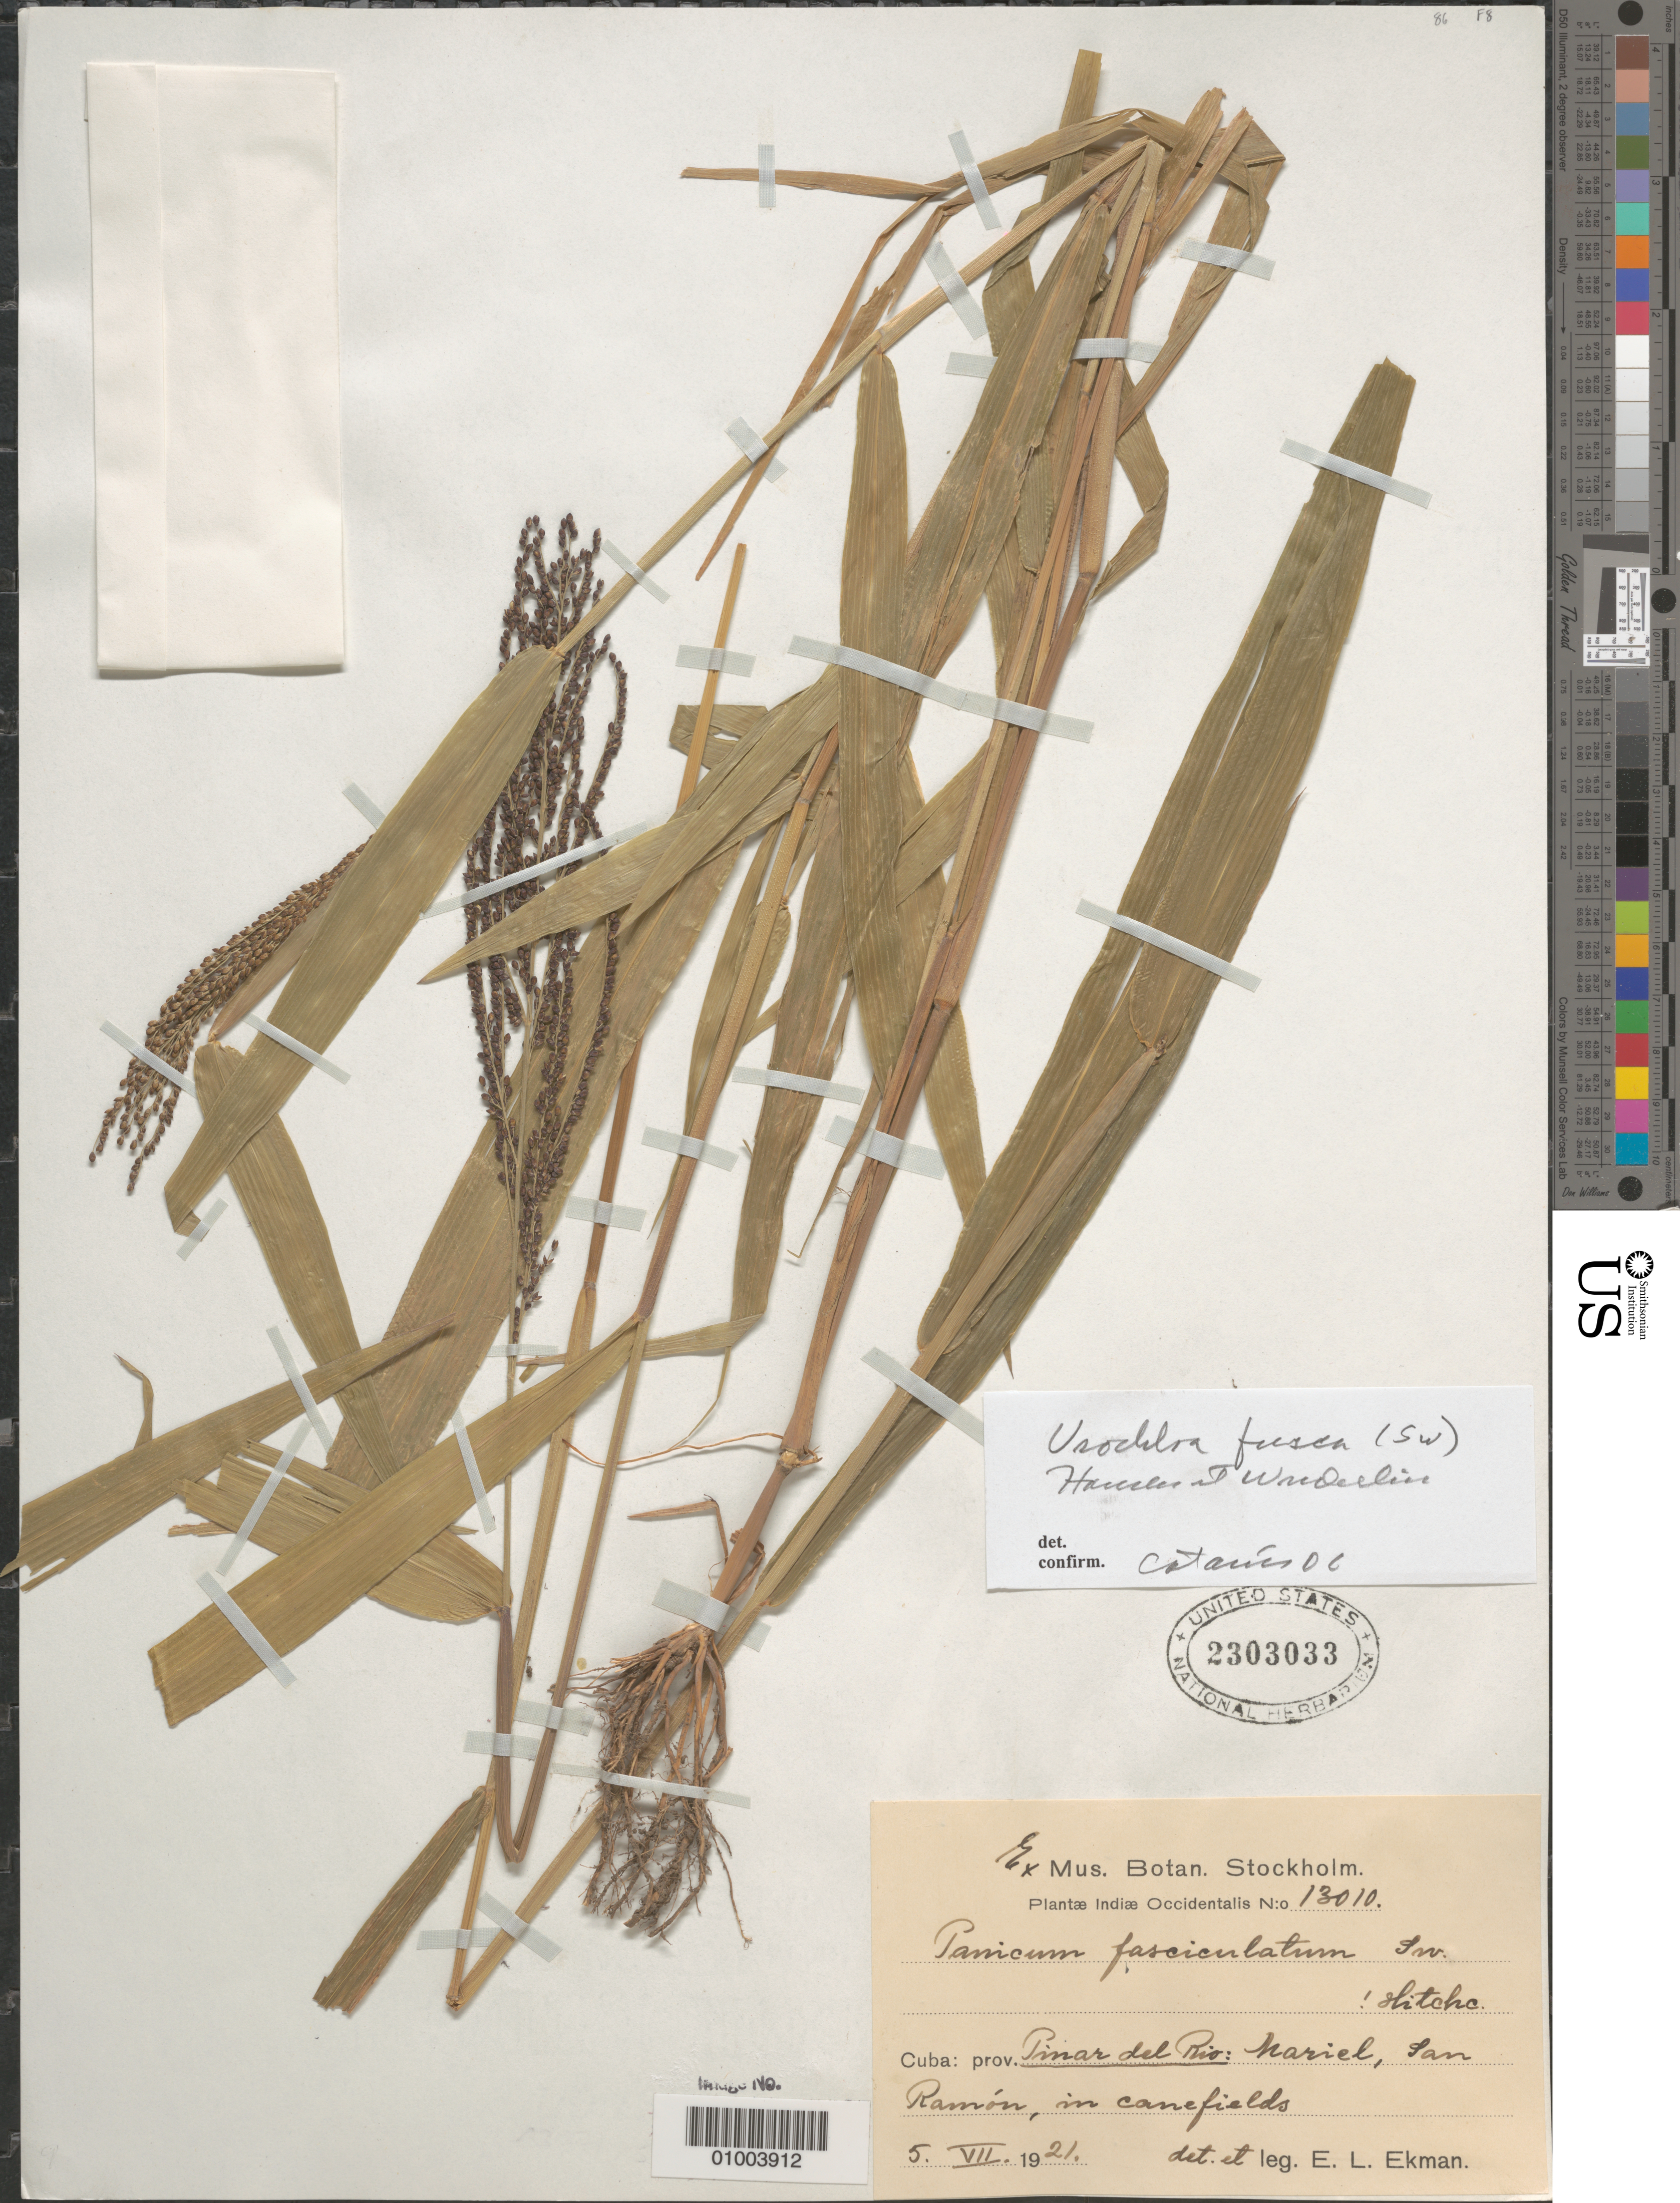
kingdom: Plantae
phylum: Tracheophyta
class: Liliopsida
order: Poales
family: Poaceae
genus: Urochloa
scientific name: Urochloa fusca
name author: (Sw.) B.F. Hansen & Wunderlin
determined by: Catasús Guerra, L. J.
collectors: E. L. Ekman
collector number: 13010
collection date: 1921-07-05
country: Cuba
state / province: Pinar del Río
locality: Mariel, San Ramon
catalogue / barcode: US 2303033